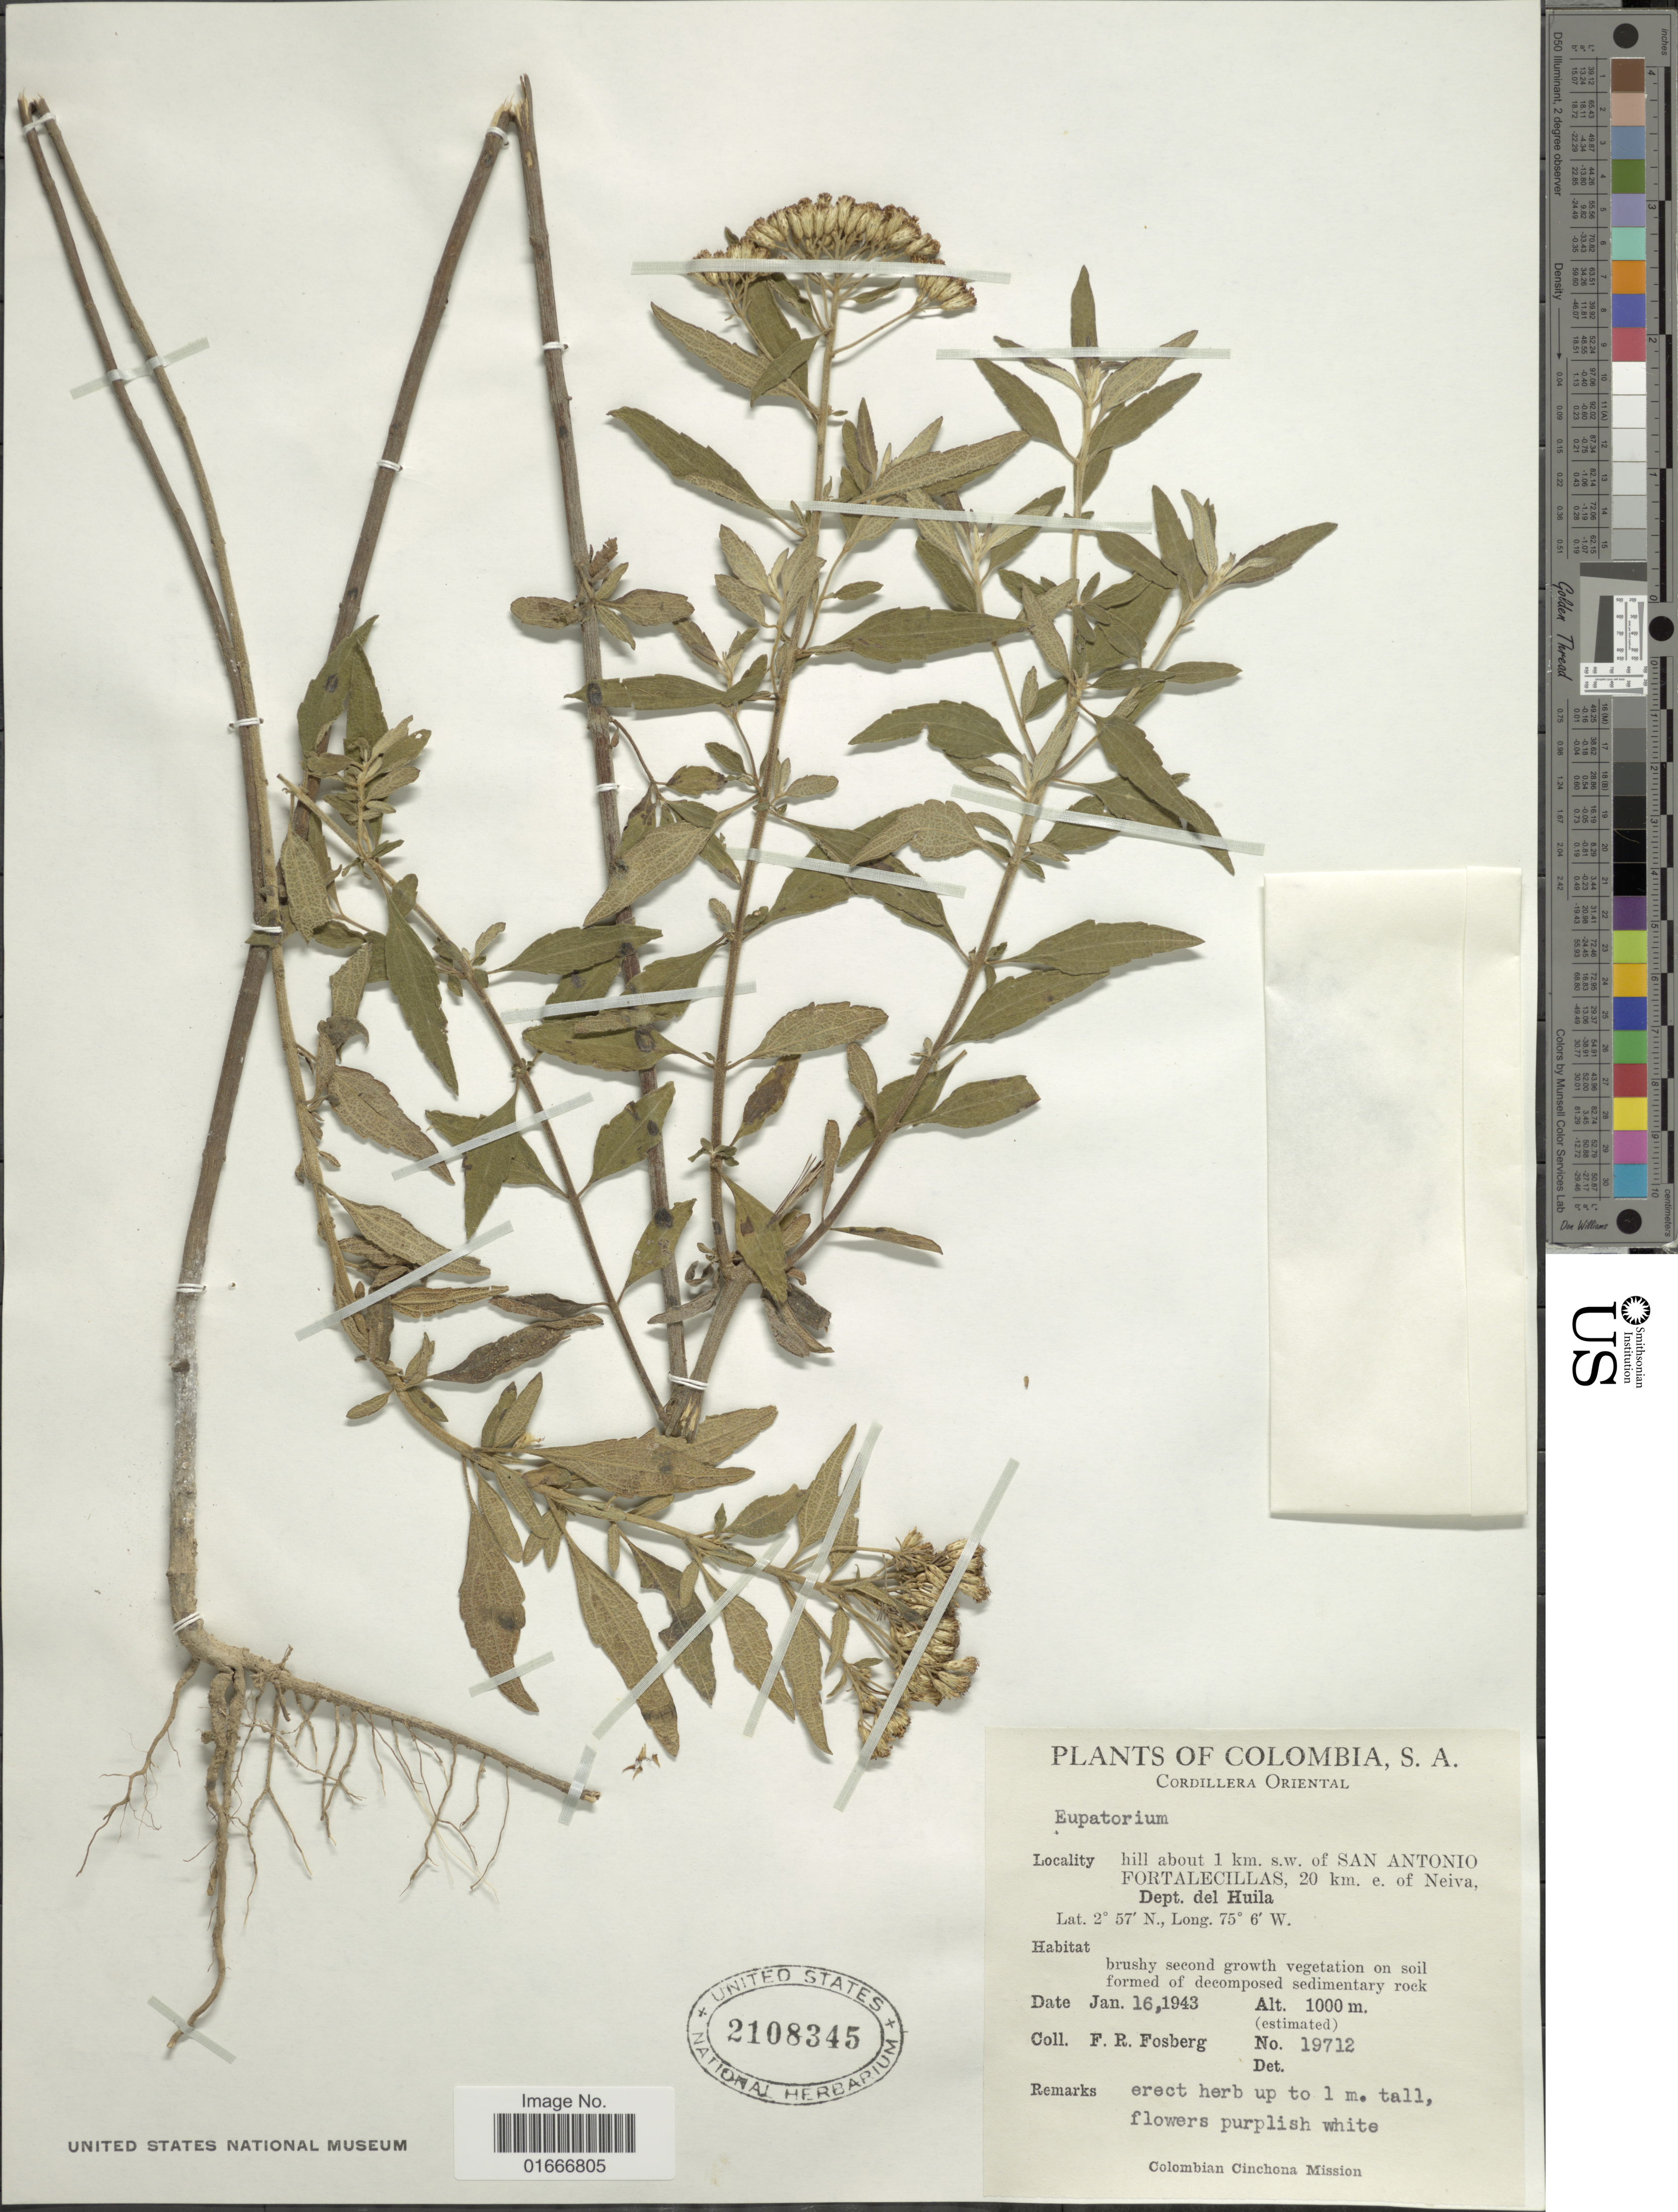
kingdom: Plantae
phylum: Tracheophyta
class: Magnoliopsida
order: Asterales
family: Asteraceae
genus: Chromolaena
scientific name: Chromolaena tacotana var. trineurolepis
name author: H. Rob.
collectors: F. R. Fosberg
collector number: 19712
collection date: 1943-01-16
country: Colombia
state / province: Huila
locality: Colombia S. A. Cordillera Oriental. Hill about 1 km. s.w. of San Antonio Fortalecillas, 20 km. e. of Neiva, Dept. del Huila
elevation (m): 1000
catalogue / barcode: US 2108345